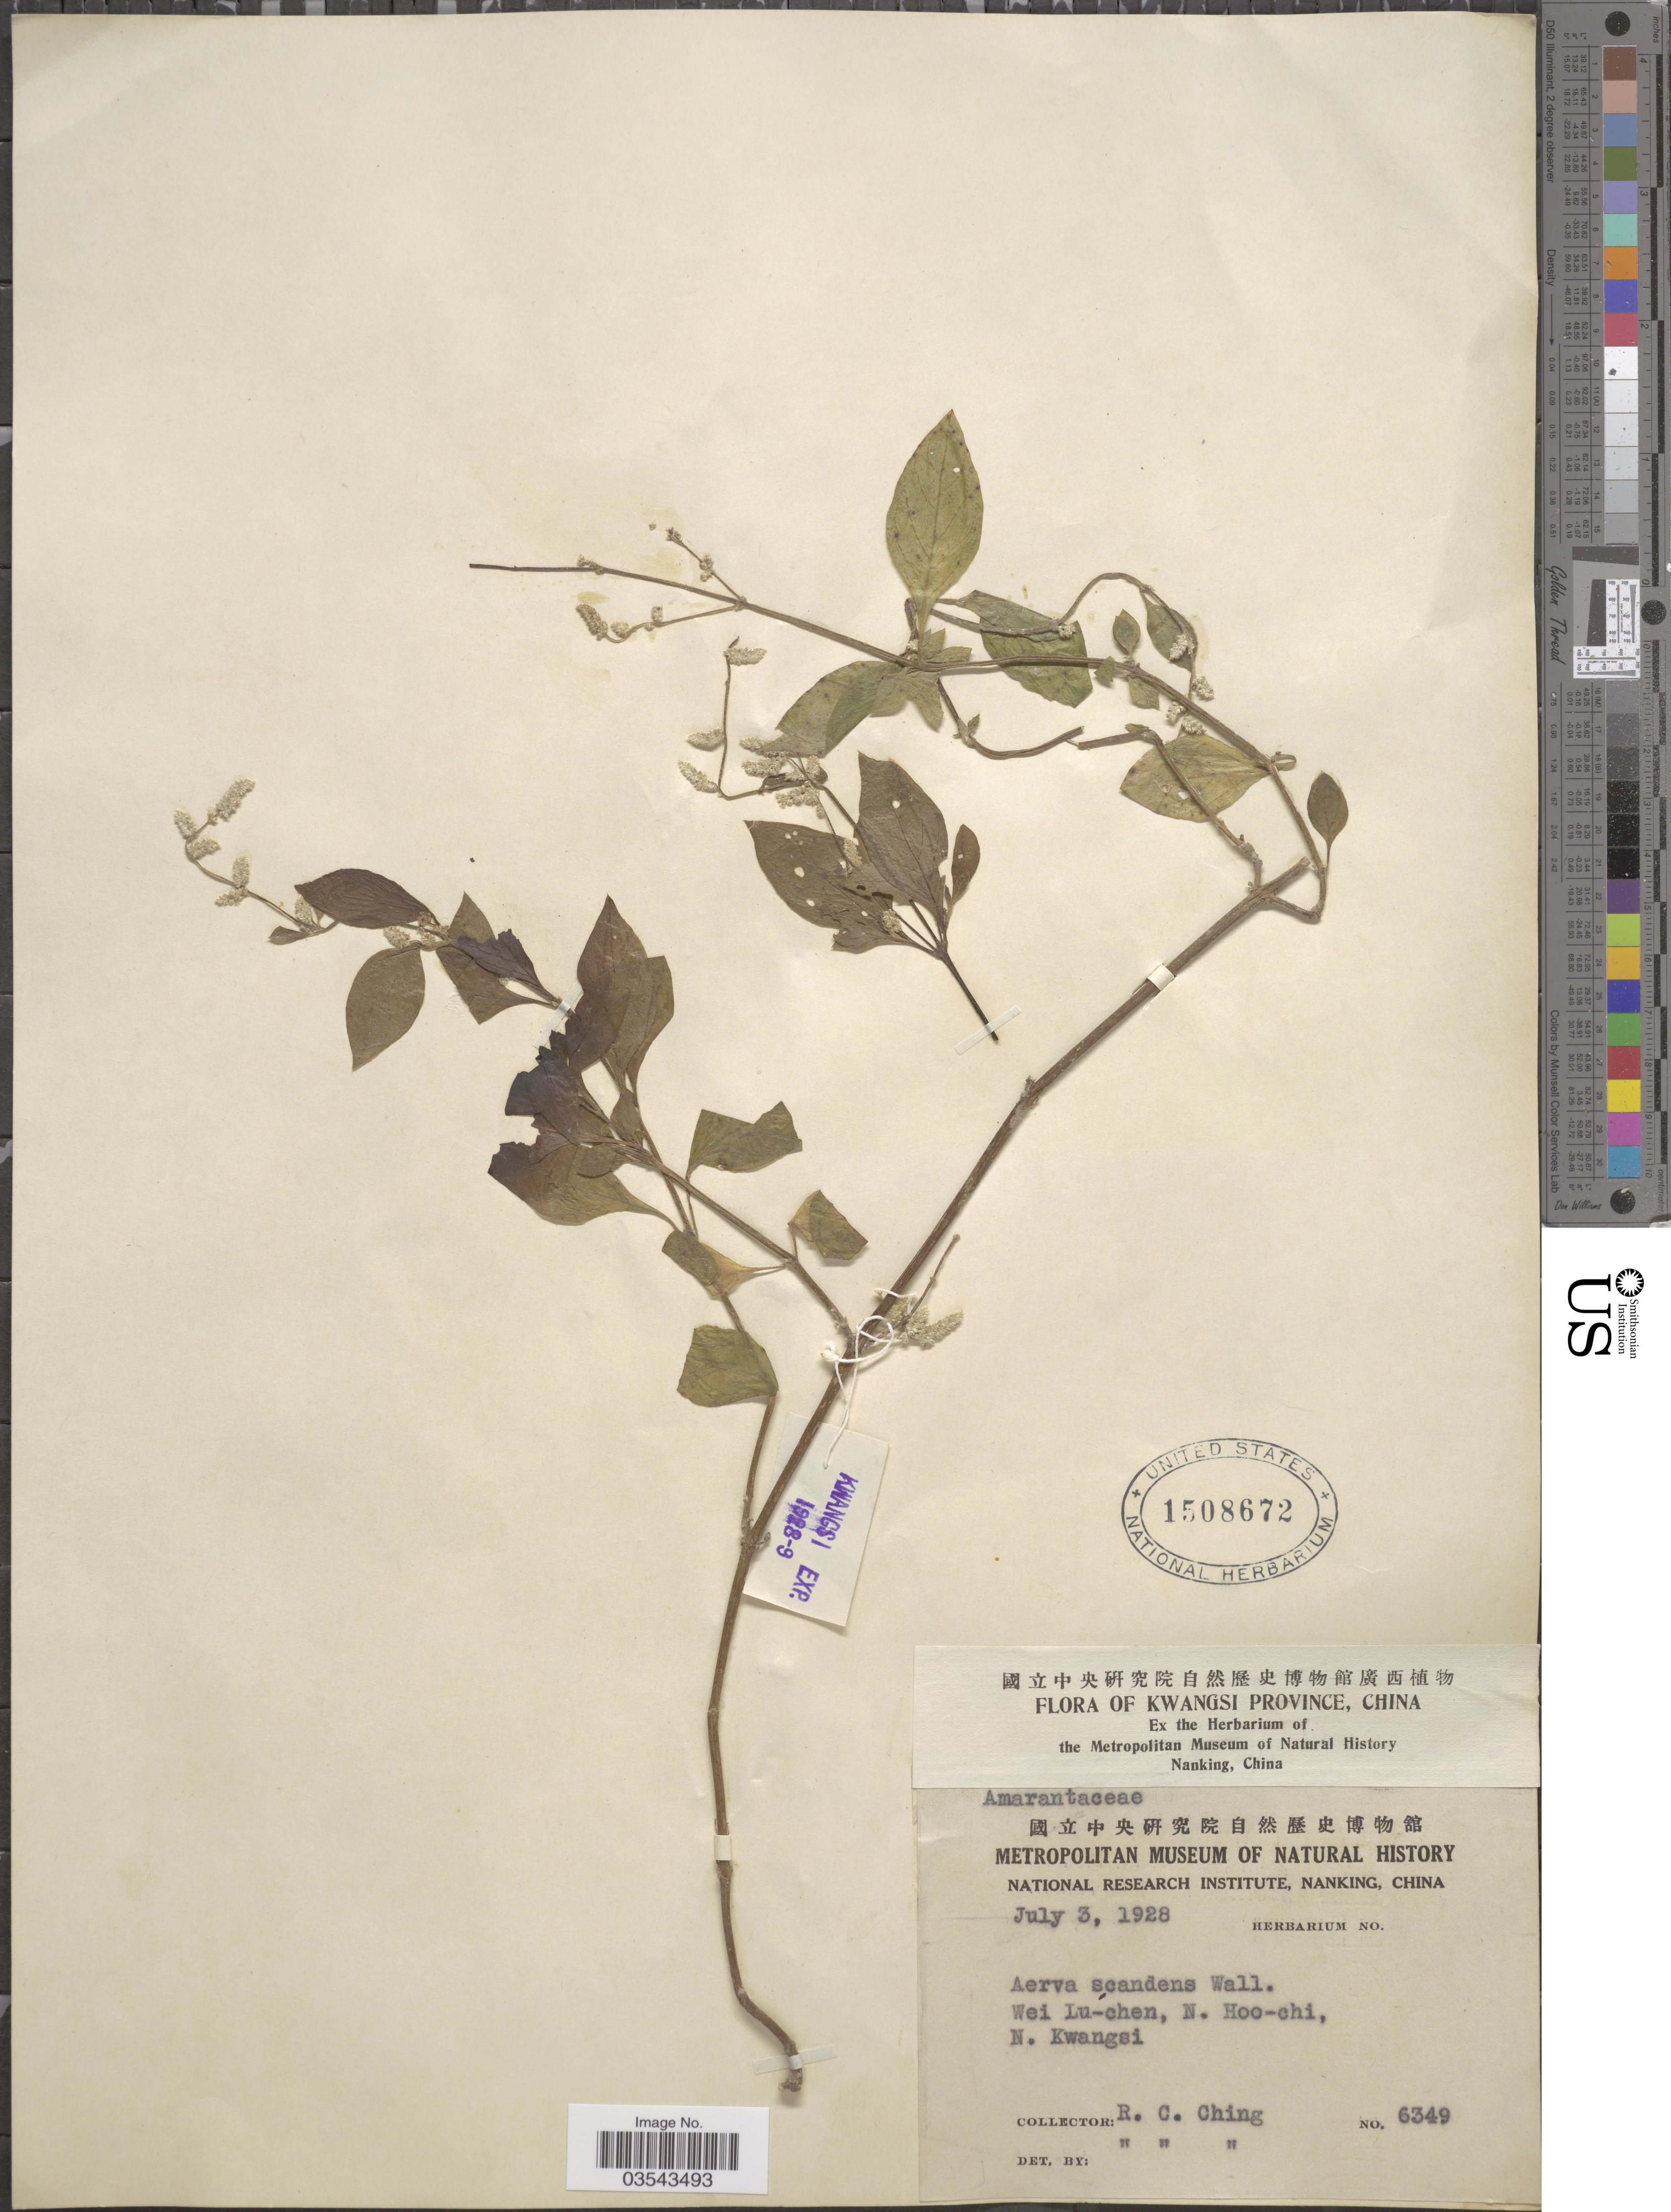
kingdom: Plantae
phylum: Tracheophyta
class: Magnoliopsida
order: Caryophyllales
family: Amaranthaceae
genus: Ouret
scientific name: Ouret sanguinolenta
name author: (L.) Kuntze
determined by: Strong, Mark T., (BOT), Smithsonian Institution - National Museum of Natural History (UNITED STATES)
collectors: R. C. Ching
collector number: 6349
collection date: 1928-07-03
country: China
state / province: Guangxi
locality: Kwangsi Province. Wei Lu-chen, N. Hoo-chi, N. Kwangsi.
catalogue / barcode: US 1508672